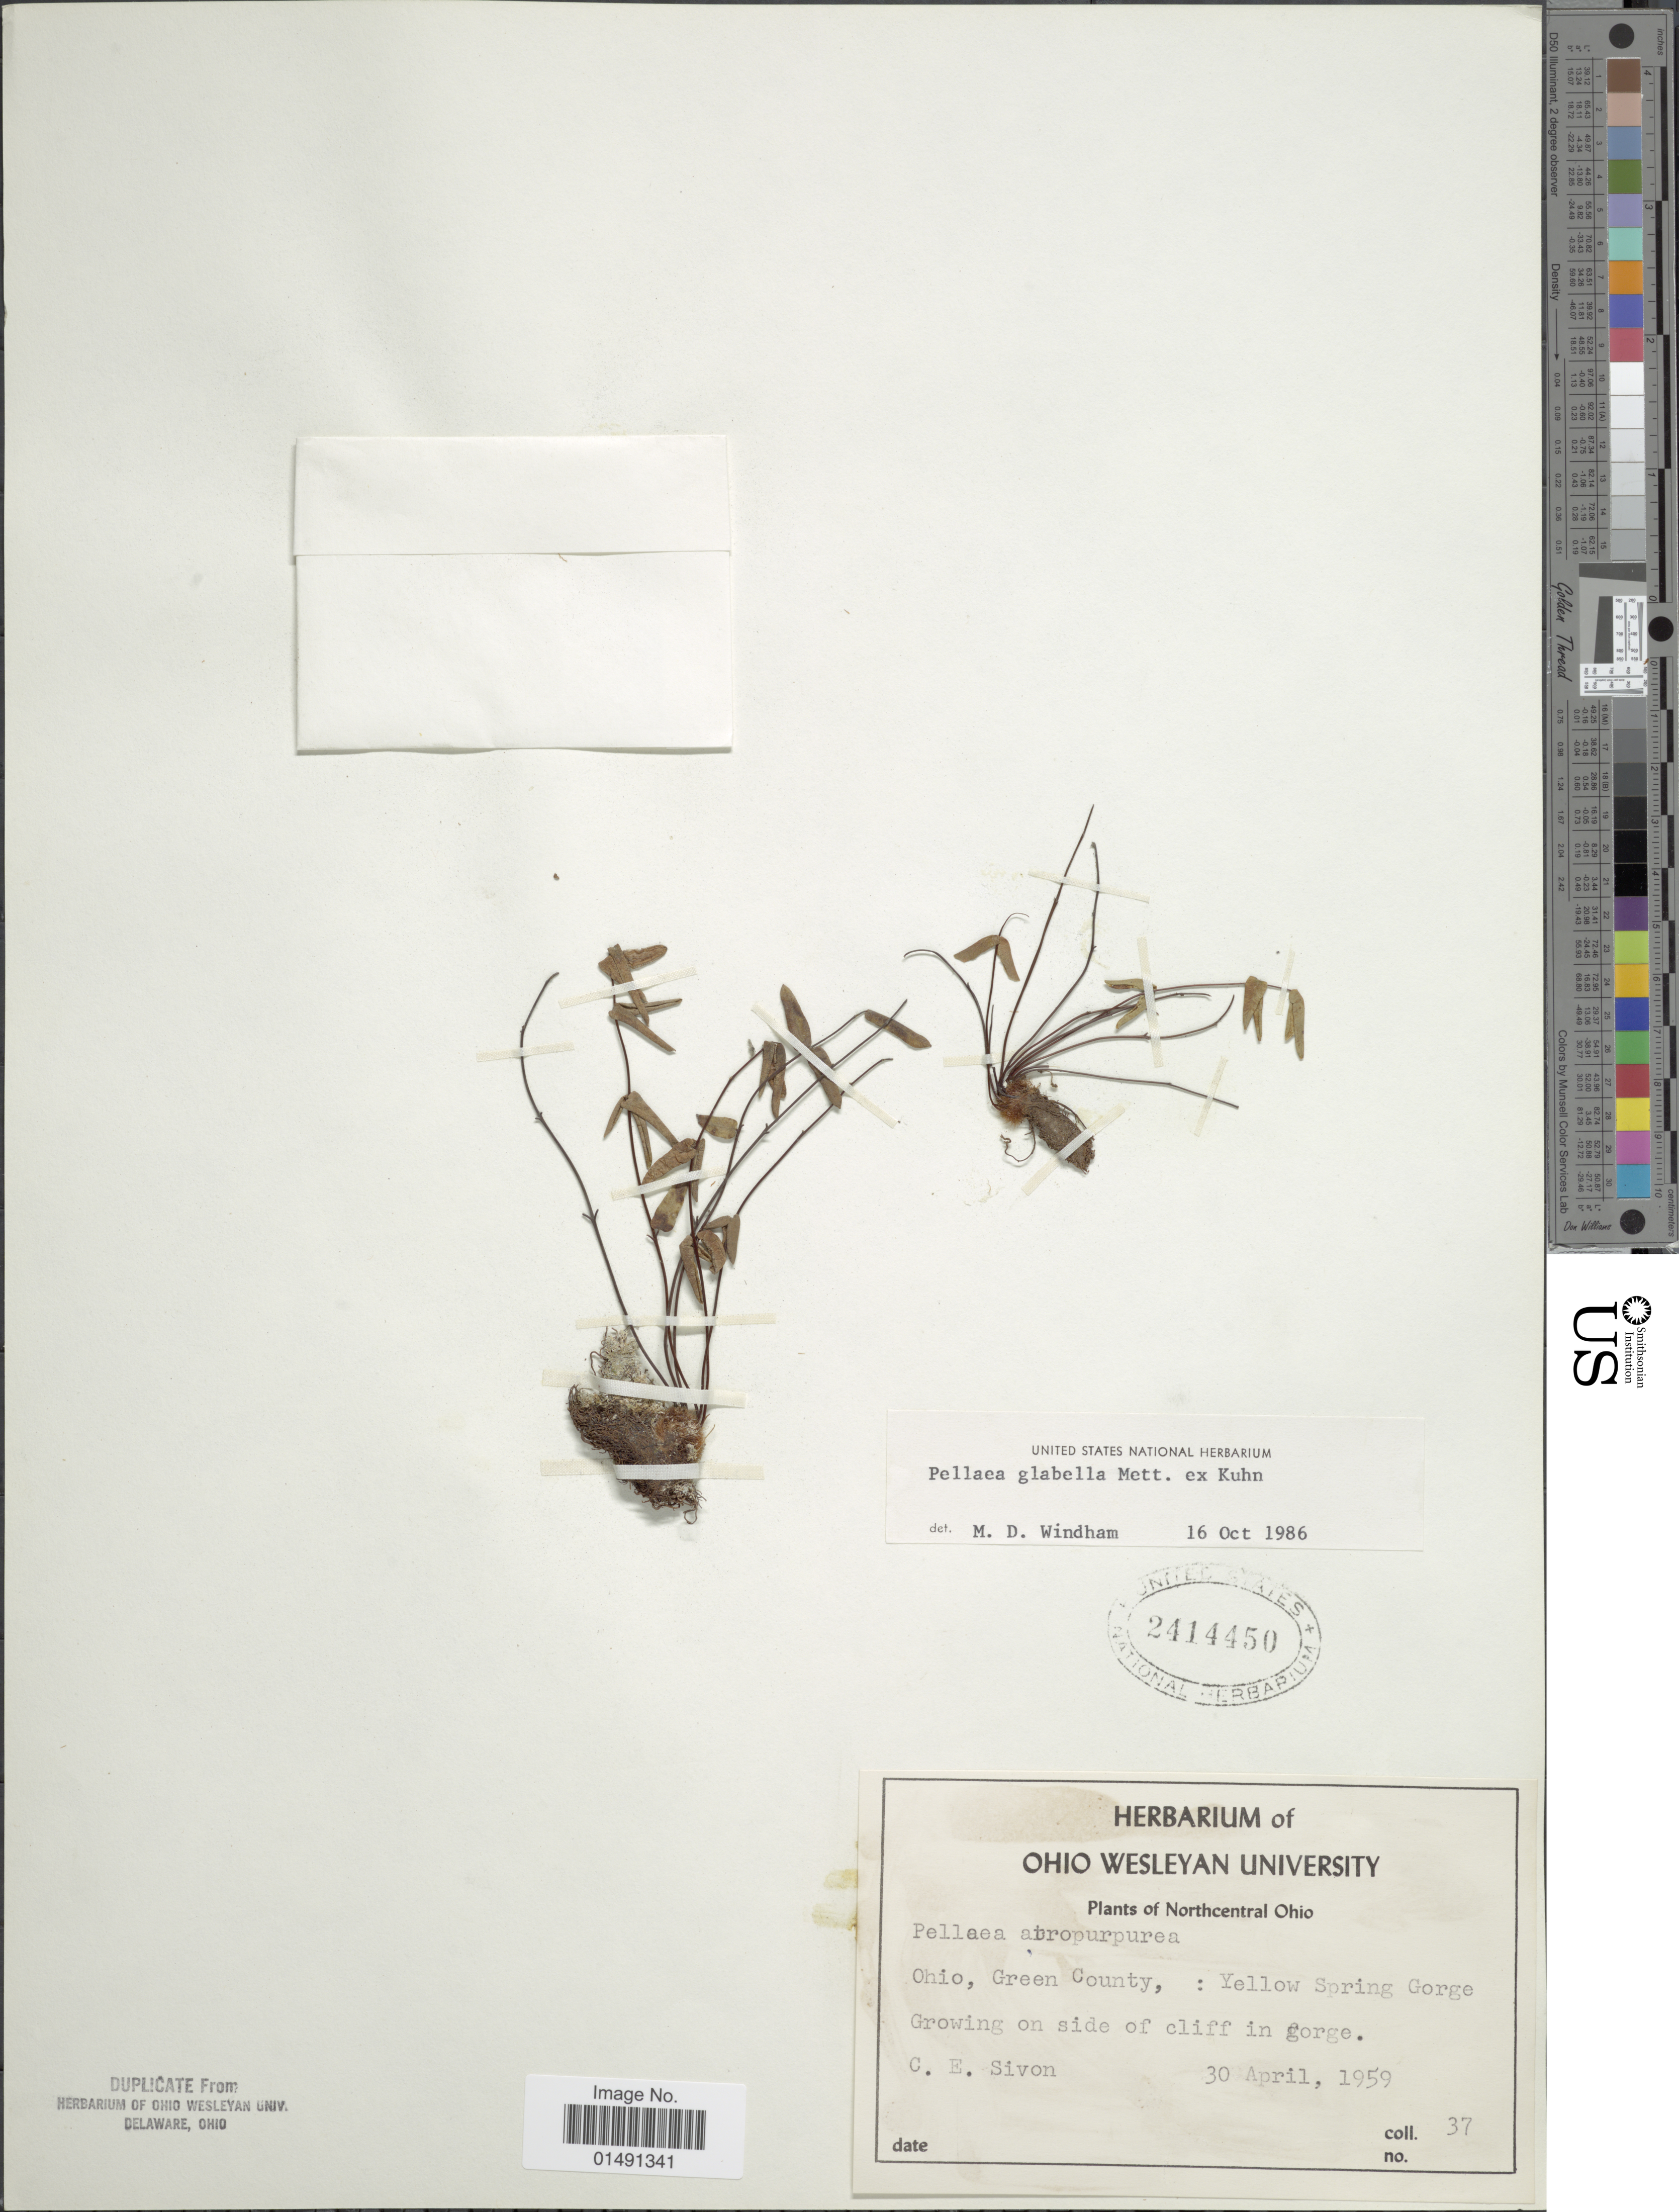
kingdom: Plantae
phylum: Tracheophyta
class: Polypodiopsida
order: Polypodiales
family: Pteridaceae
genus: Pellaea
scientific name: Pellaea glabella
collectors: C. E. Sivon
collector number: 37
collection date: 1959-04-30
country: United States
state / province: Ohio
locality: Northcentral Ohio, Green County: Yellow Spring Gorge.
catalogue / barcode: US 2414450